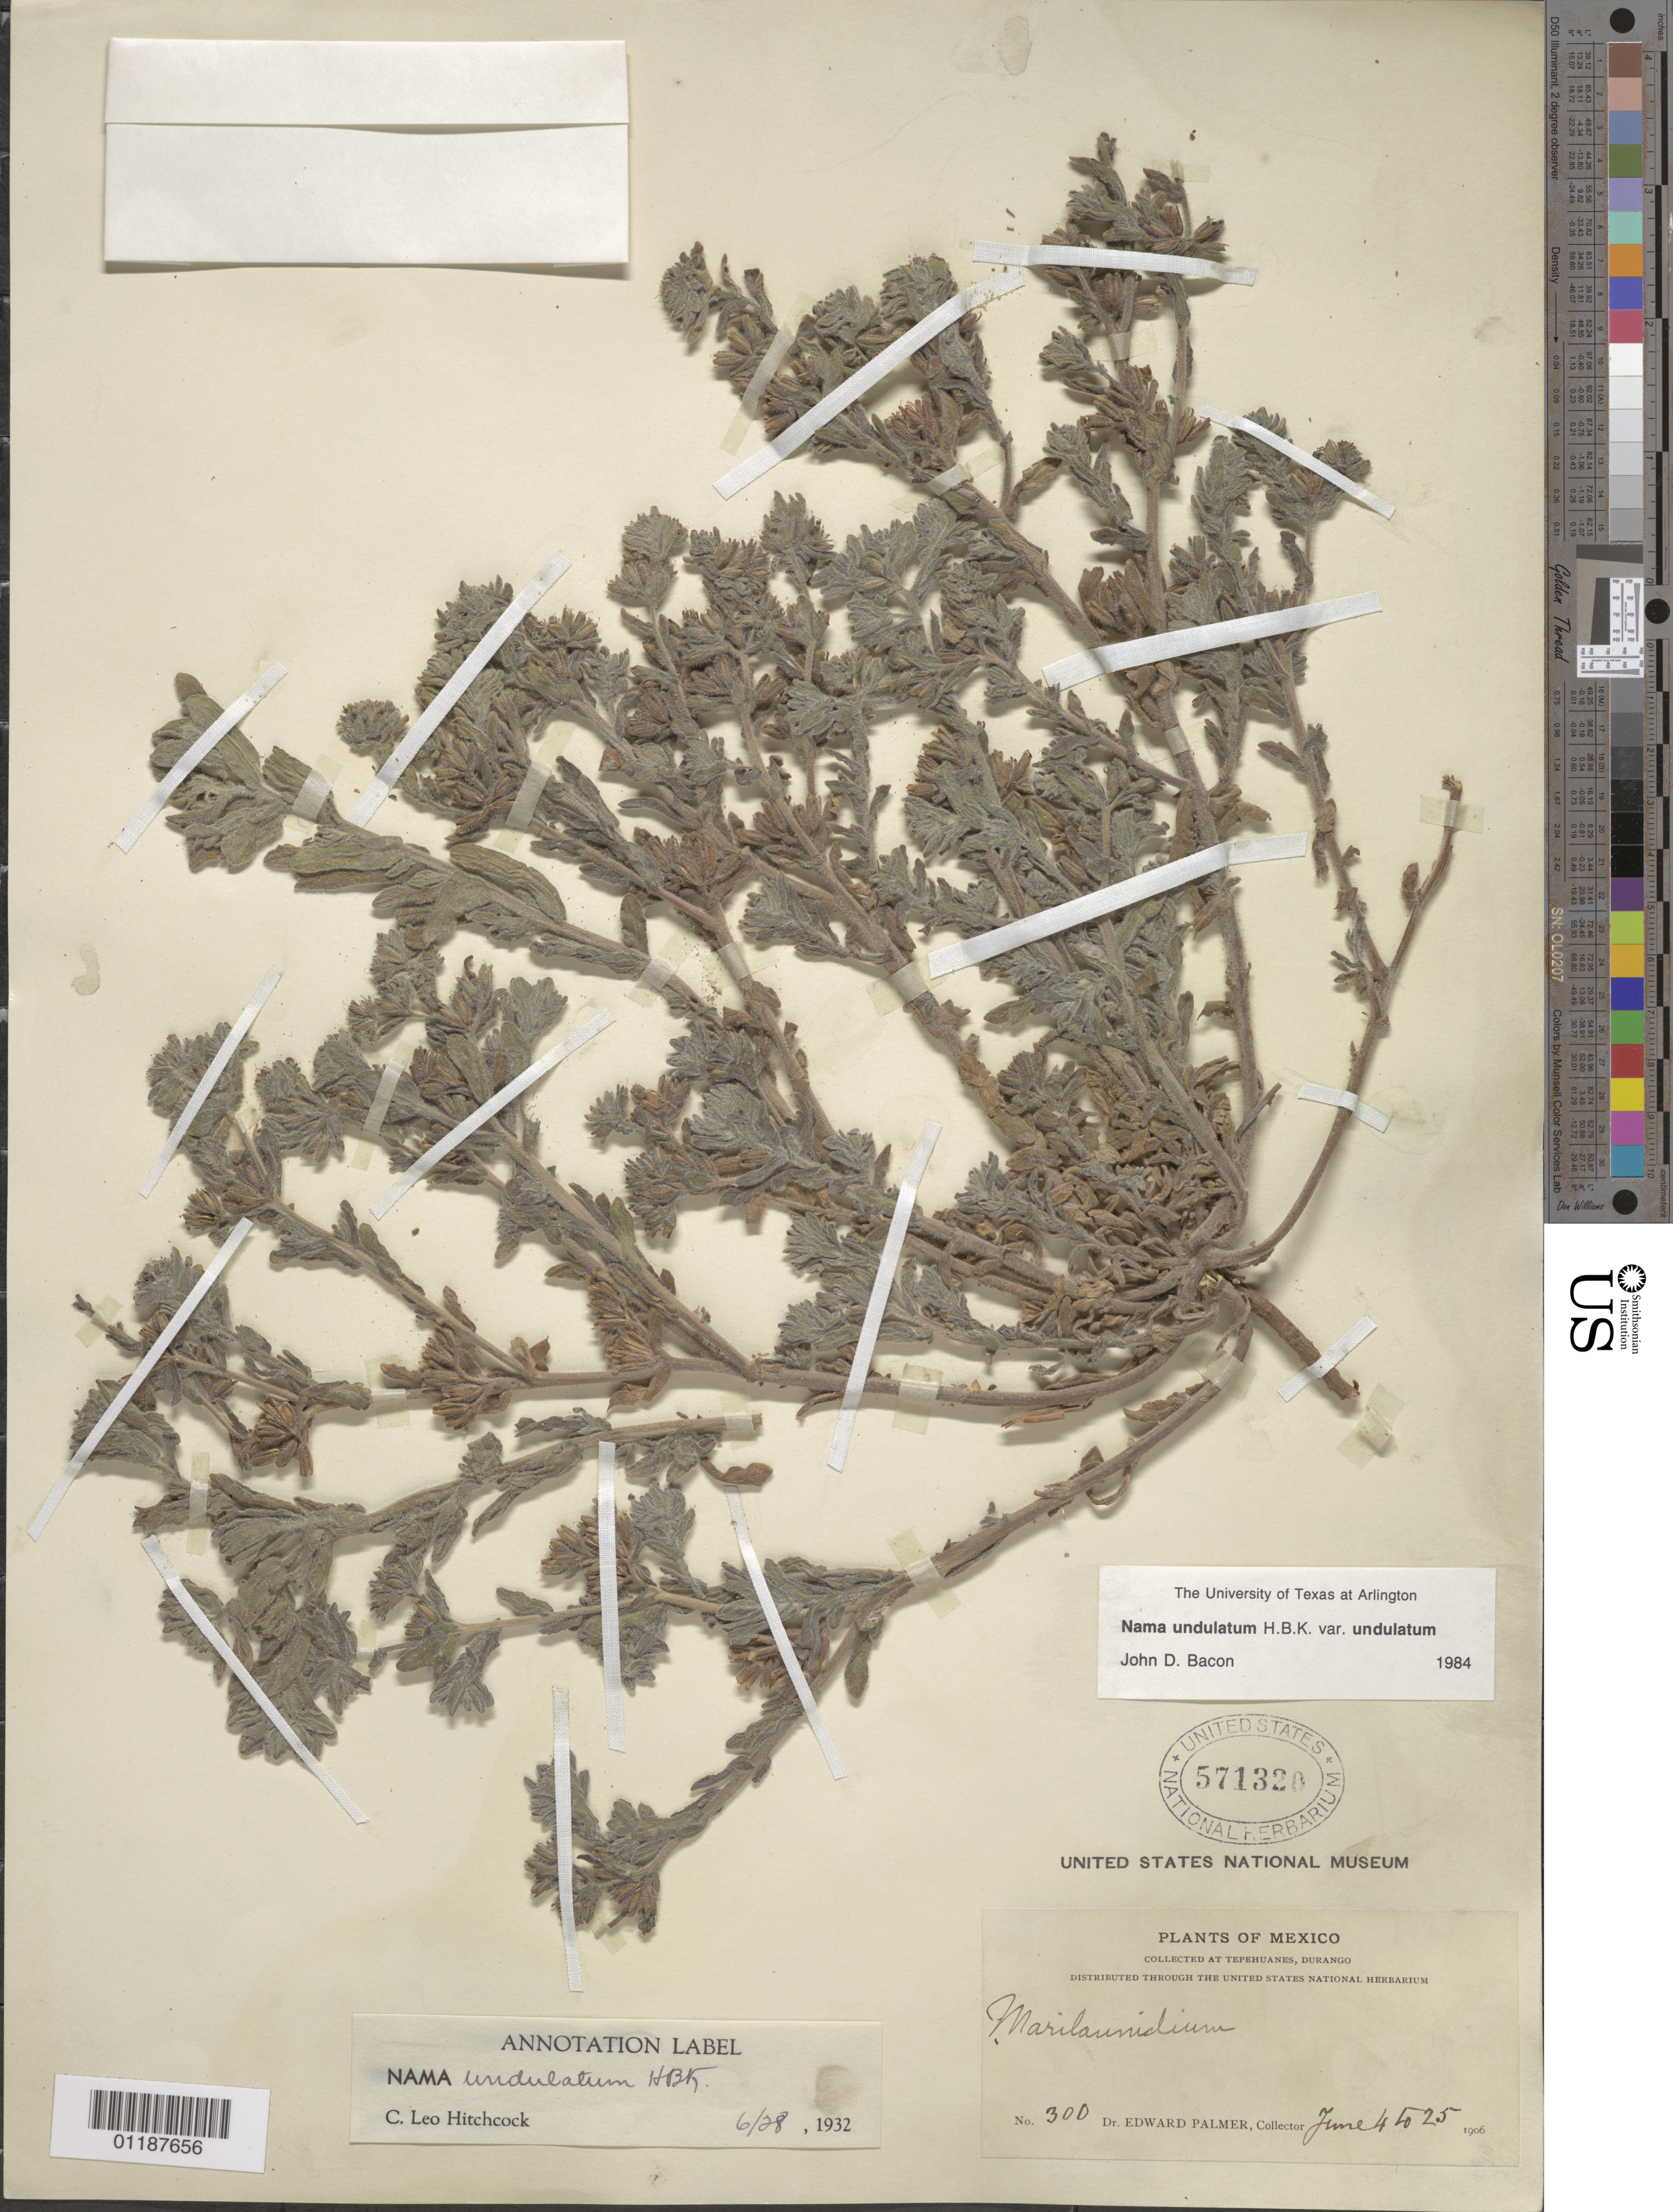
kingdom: Plantae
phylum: Tracheophyta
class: Magnoliopsida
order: Boraginales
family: Namaceae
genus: Nama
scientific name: Nama undulatum var. undulatum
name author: Kunth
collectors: E. Palmer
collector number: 300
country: Mexico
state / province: Durango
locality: Tepehuanes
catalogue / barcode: US 571320